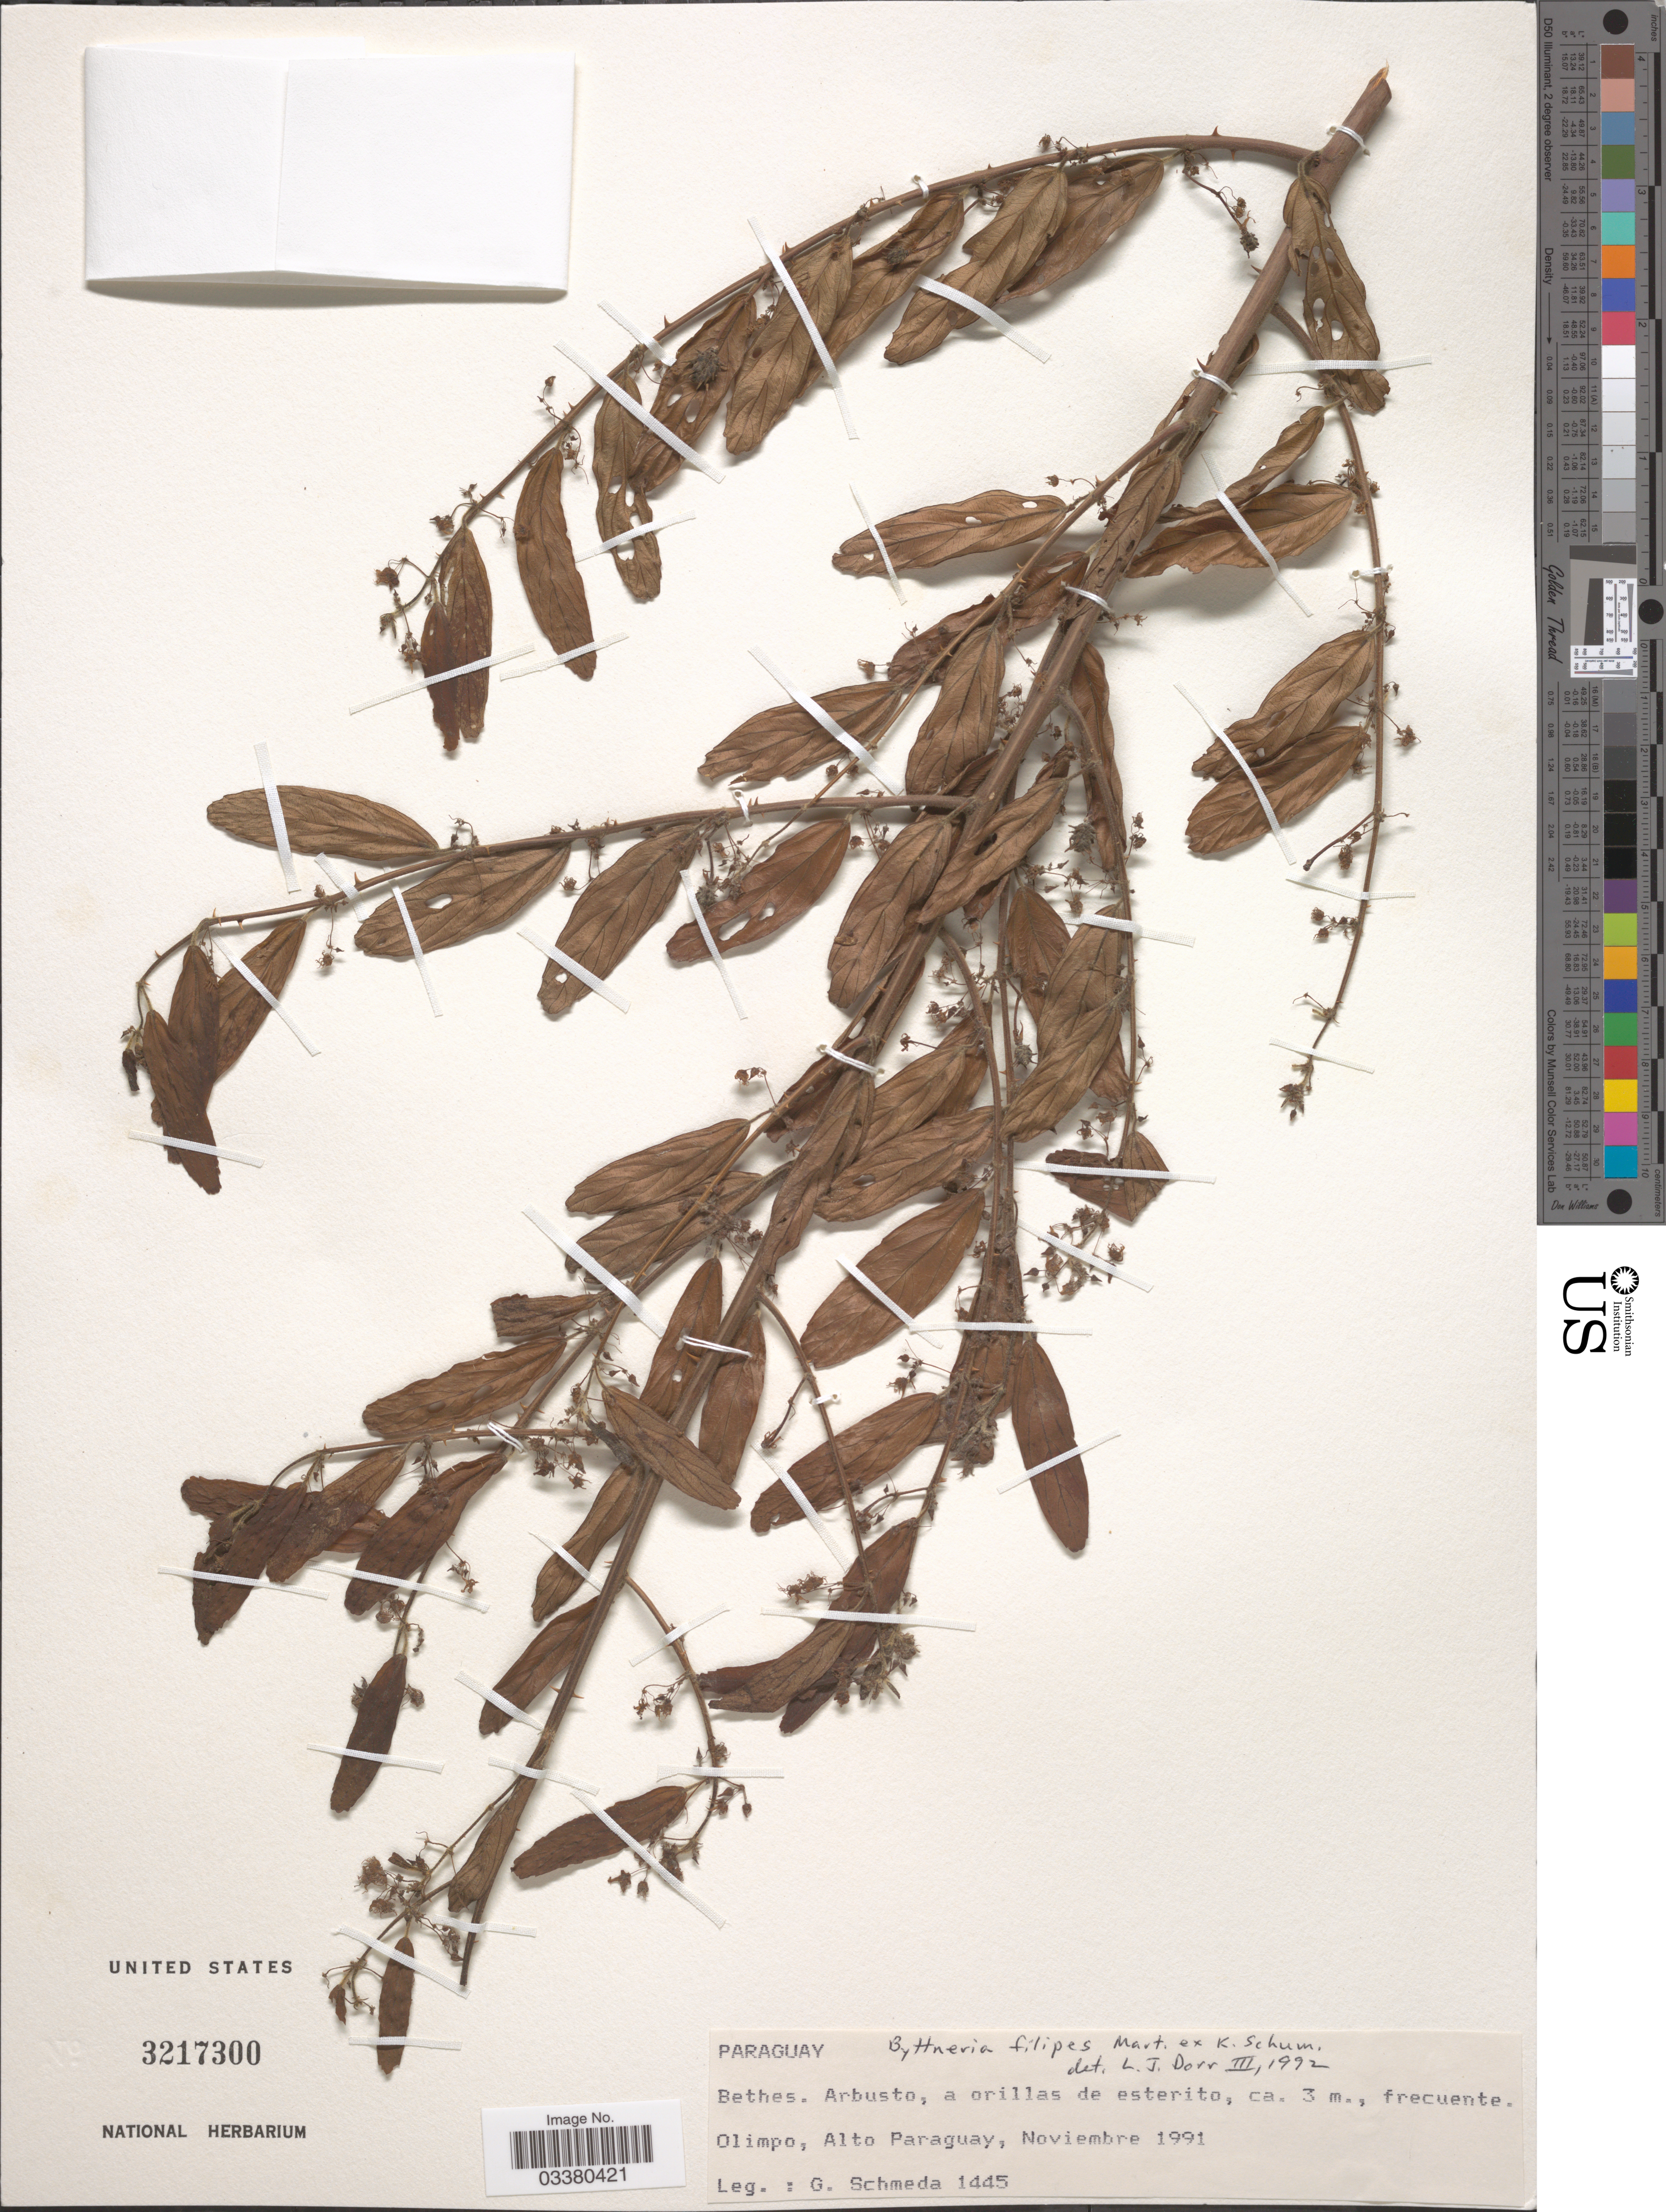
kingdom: Plantae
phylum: Tracheophyta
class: Magnoliopsida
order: Malvales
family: Malvaceae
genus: Byttneria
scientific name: Byttneria filipes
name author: C. Mart. ex K. Schum.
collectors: G. Schmeda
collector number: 1445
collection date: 1991-11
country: Paraguay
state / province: Alto Paraguay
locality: Olimpo.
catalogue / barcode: US 3217300